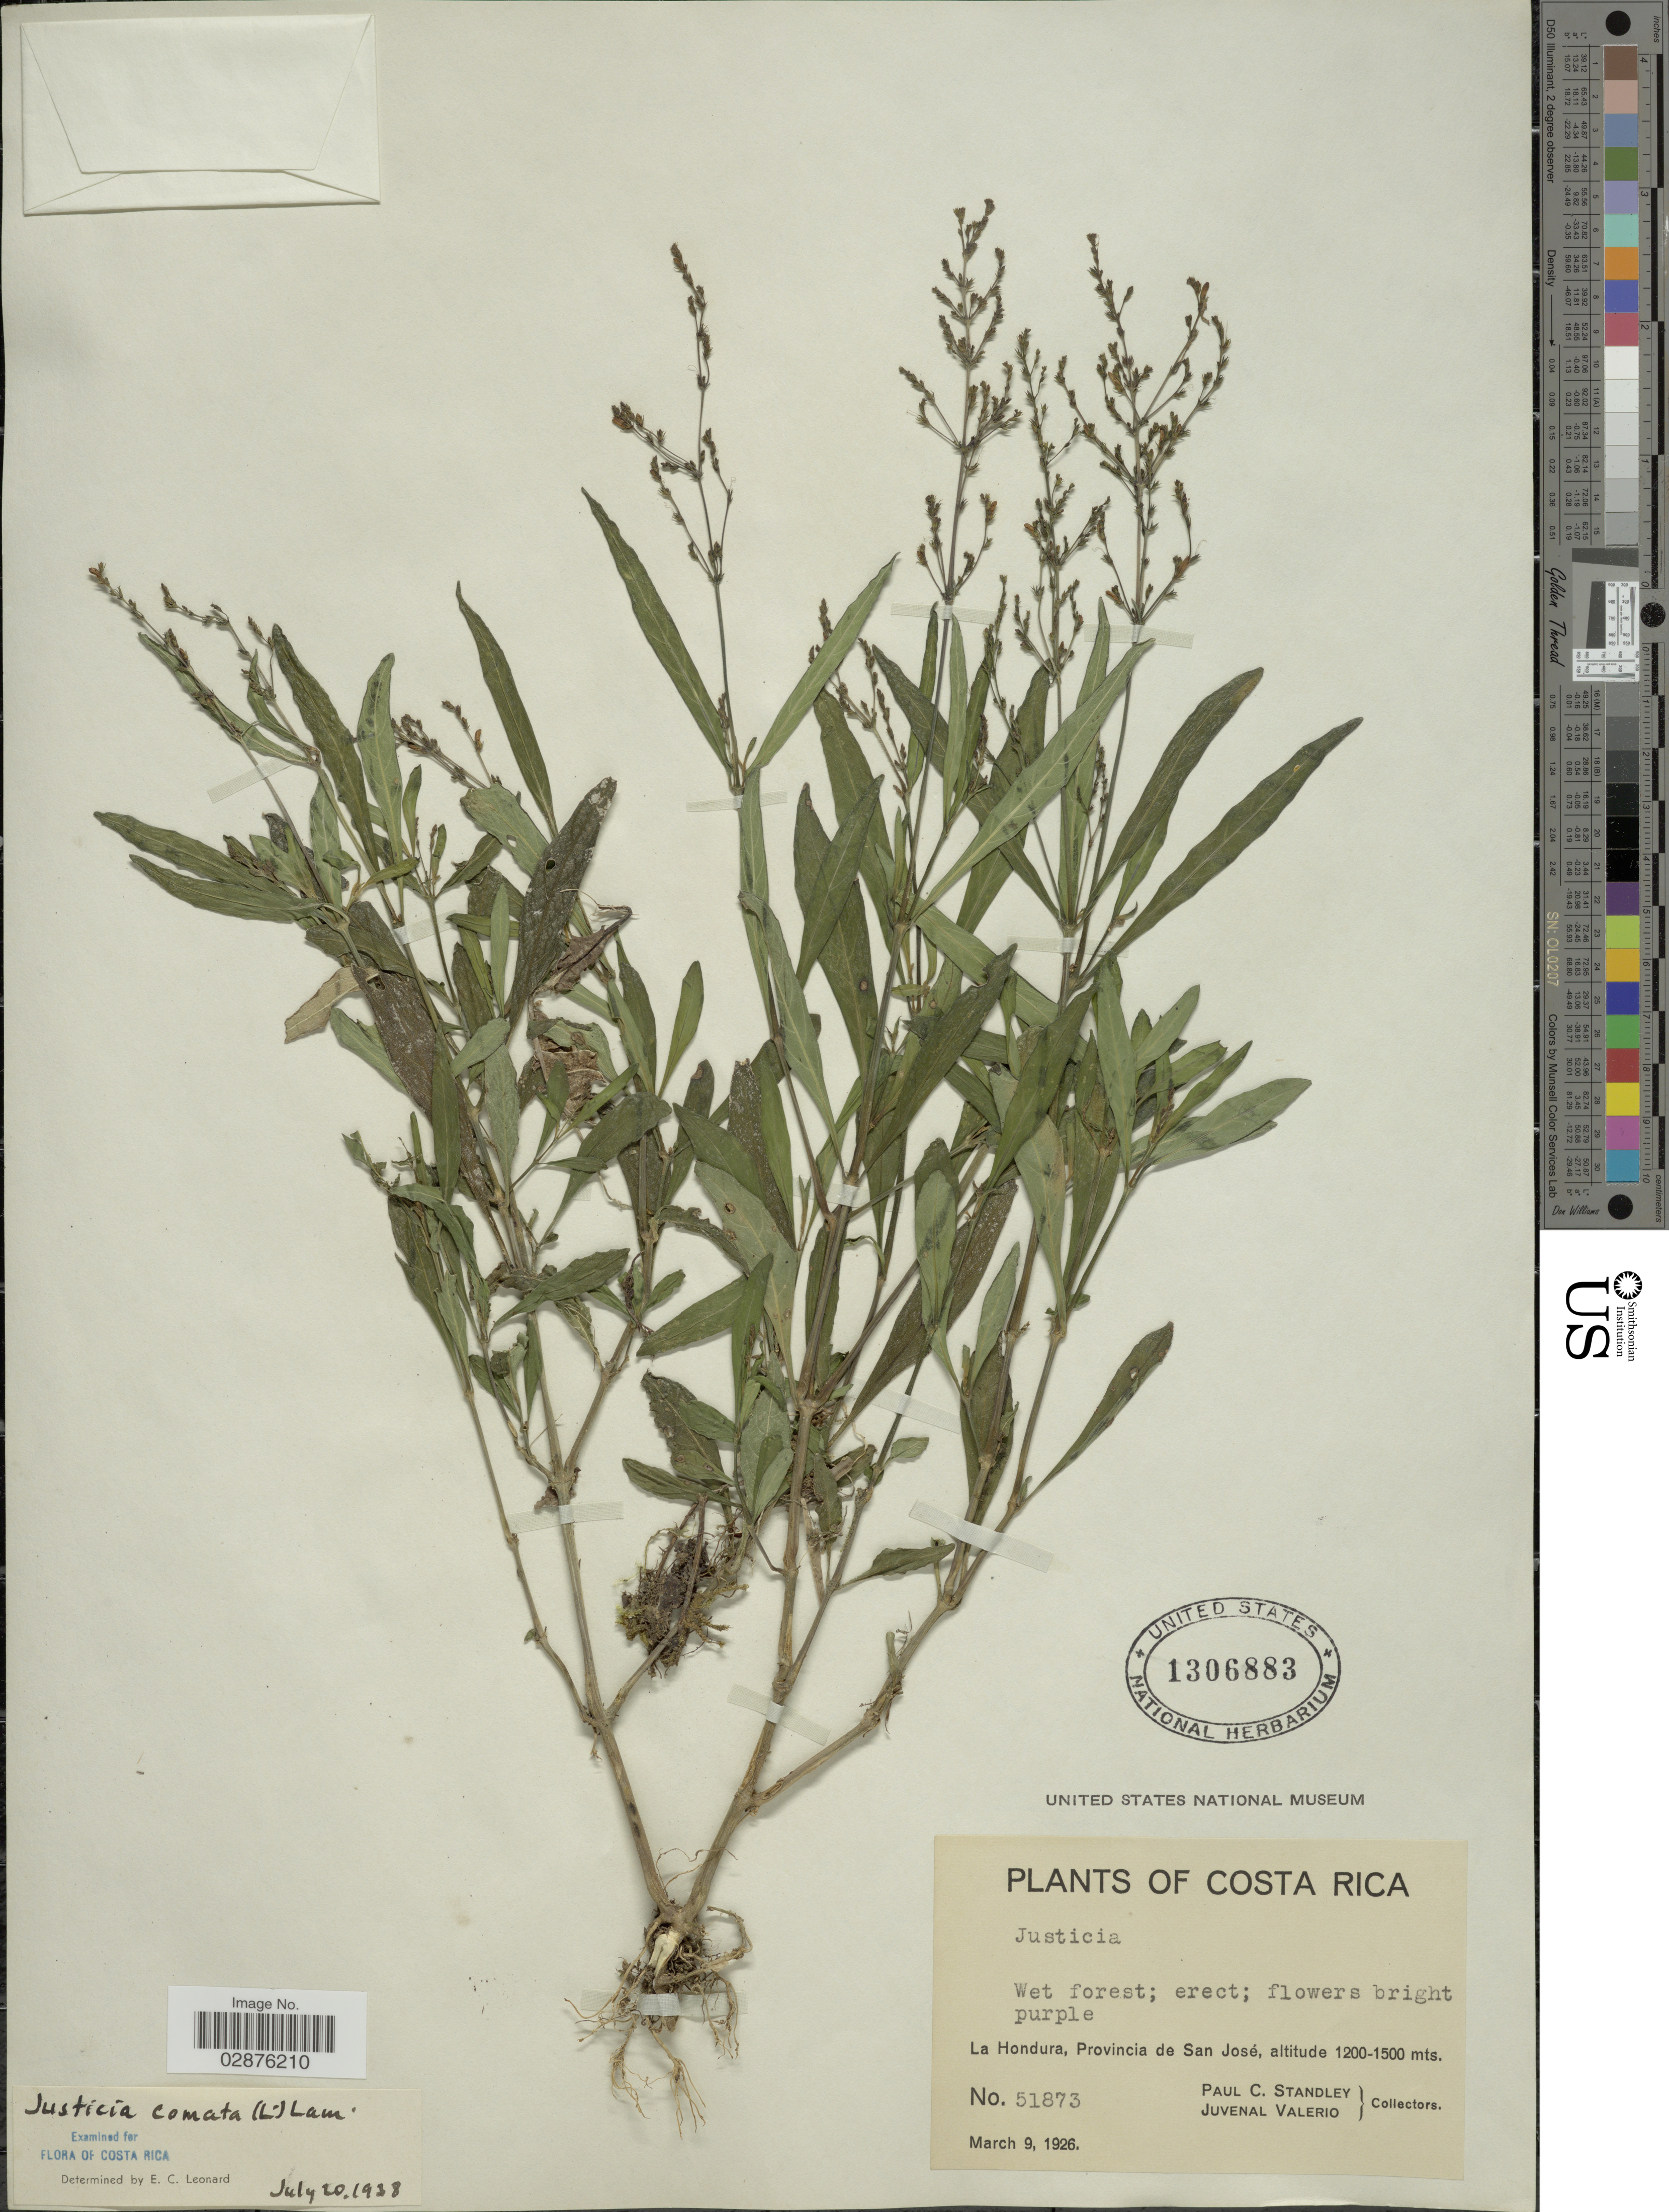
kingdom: Plantae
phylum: Tracheophyta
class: Magnoliopsida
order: Lamiales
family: Acanthaceae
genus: Justicia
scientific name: Justicia comata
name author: (L.) Lam.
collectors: P. C. Standley & J. Valerio R.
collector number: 51873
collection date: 1926-03-09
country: Costa Rica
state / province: San José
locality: La Hondura.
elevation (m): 1200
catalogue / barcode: US 1306883